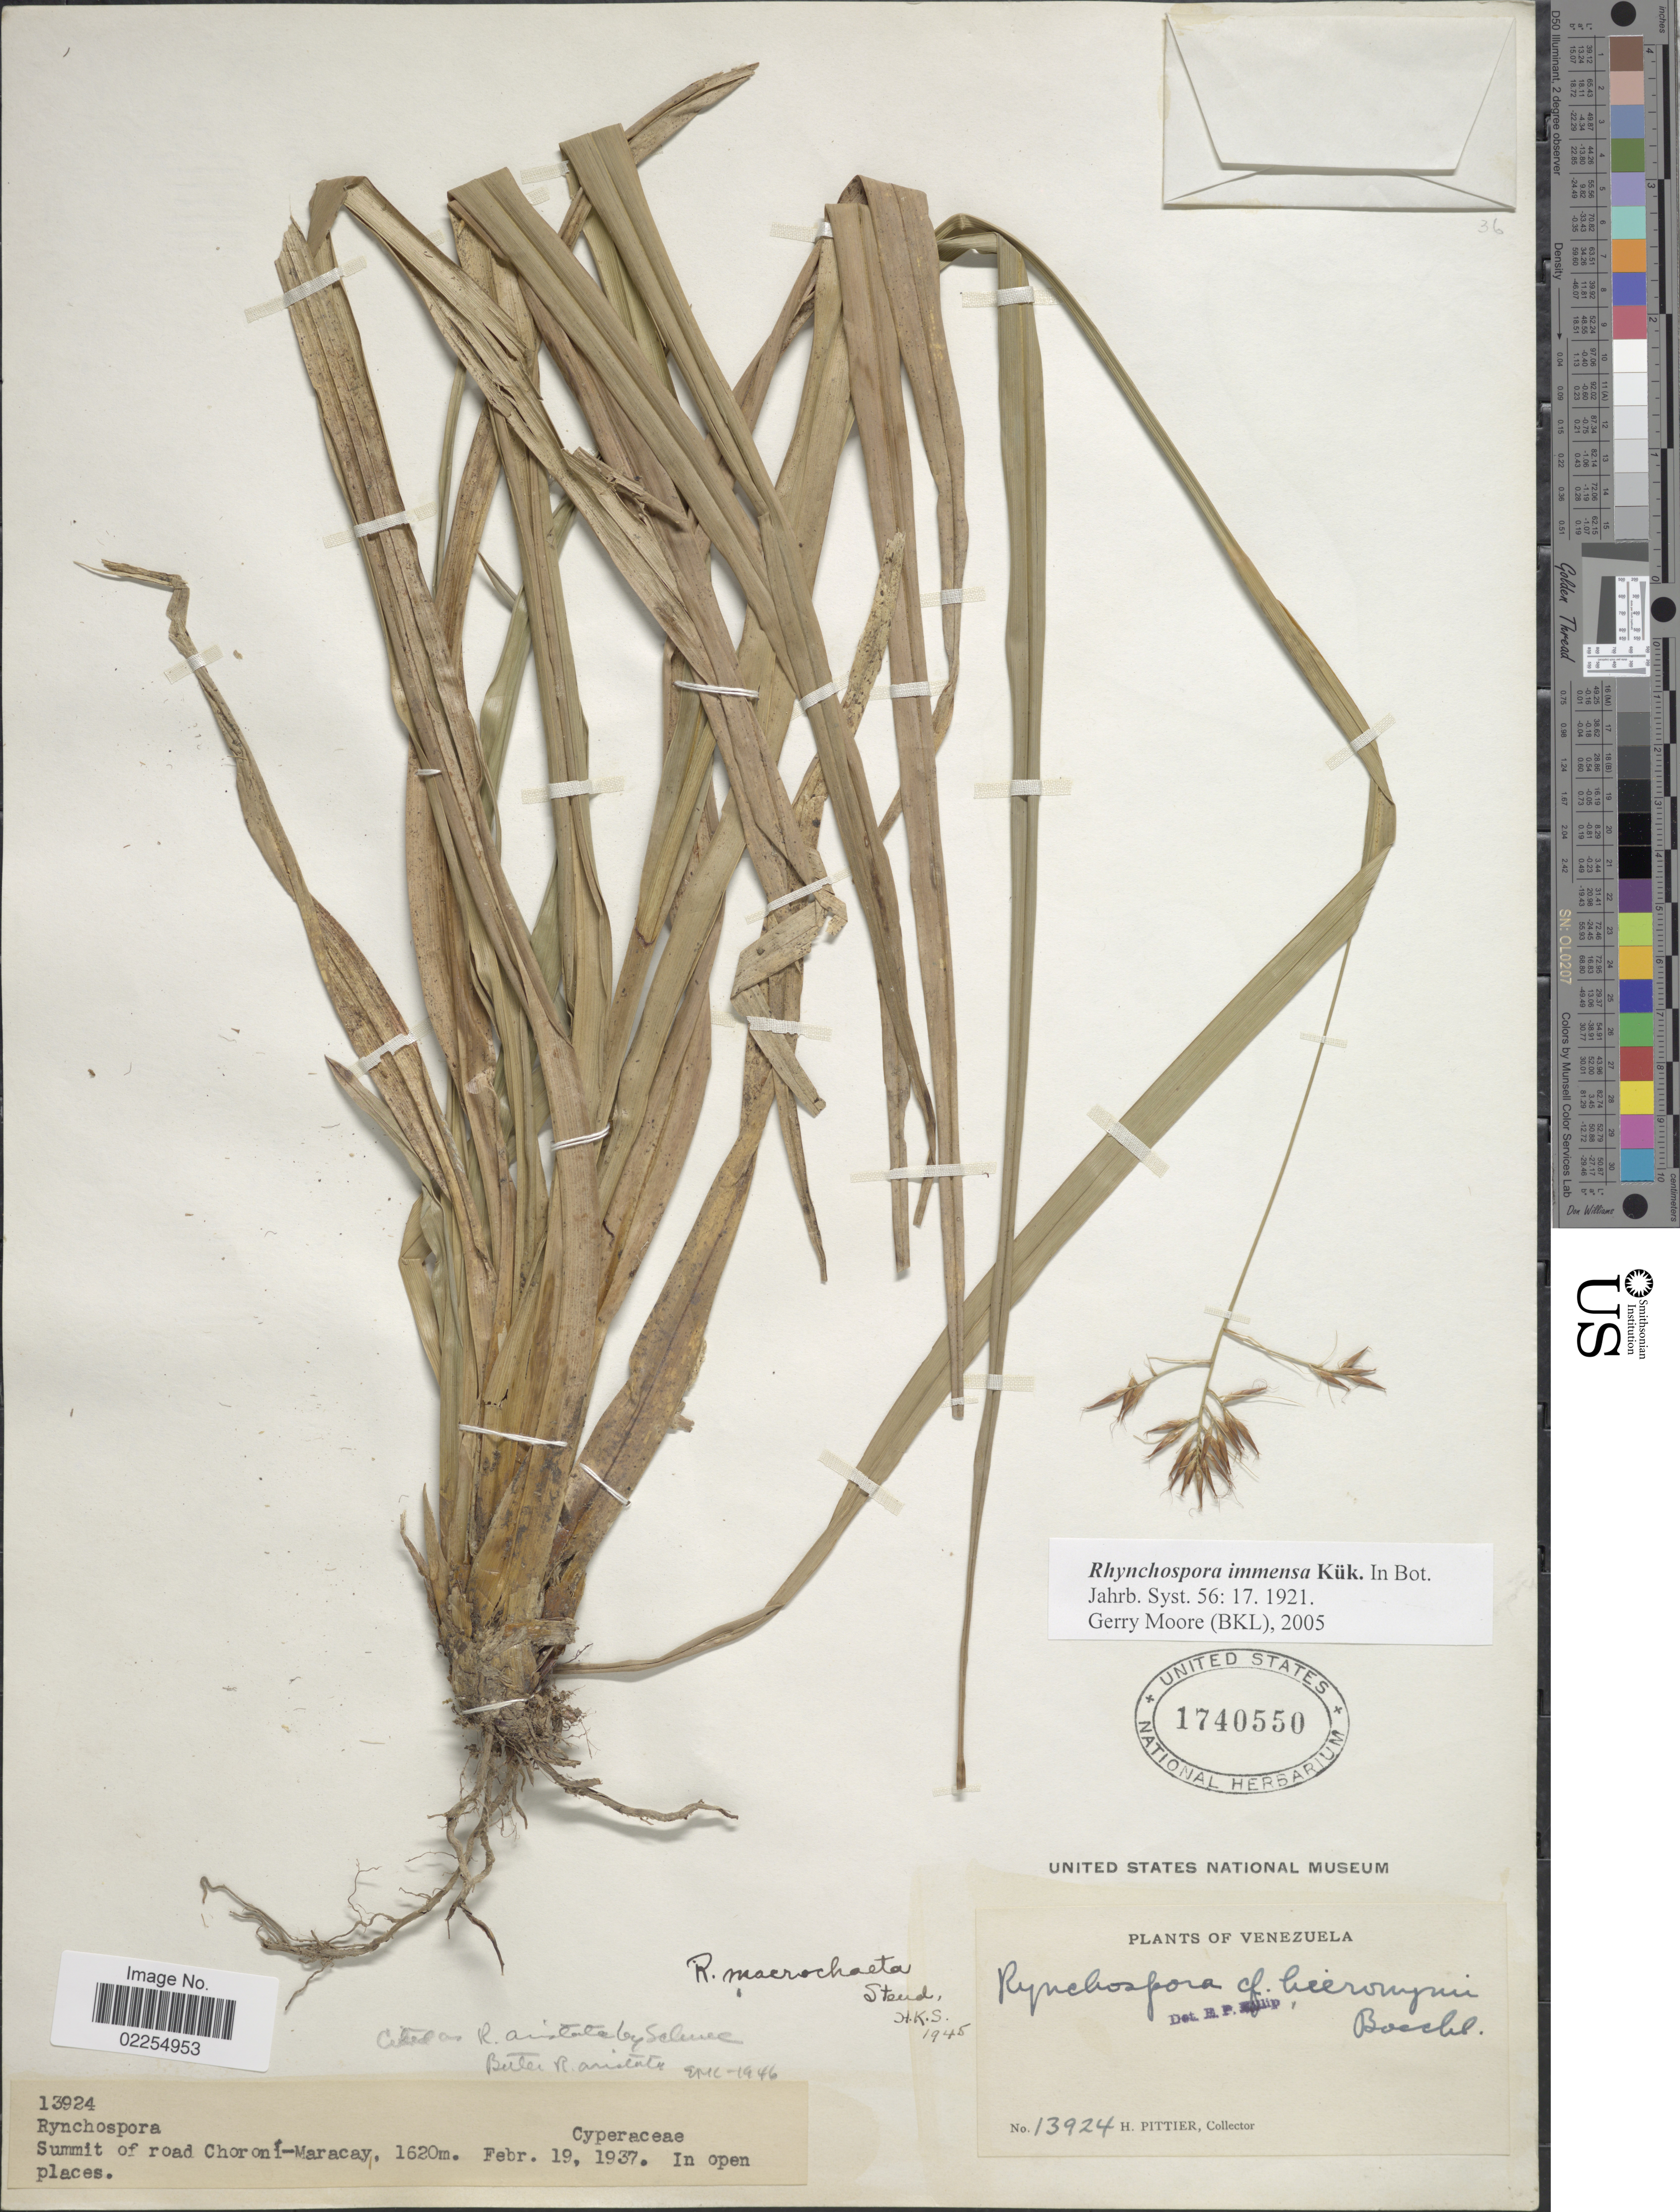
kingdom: Plantae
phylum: Tracheophyta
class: Liliopsida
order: Poales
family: Cyperaceae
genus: Rhynchospora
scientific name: Rhynchospora immensa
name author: Kük.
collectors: H. F. Pittier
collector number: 13924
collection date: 1937-02-19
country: Venezuela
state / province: Aragua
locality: Summit of road Choroni-Maracay, in open places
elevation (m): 1620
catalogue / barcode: US 1740550